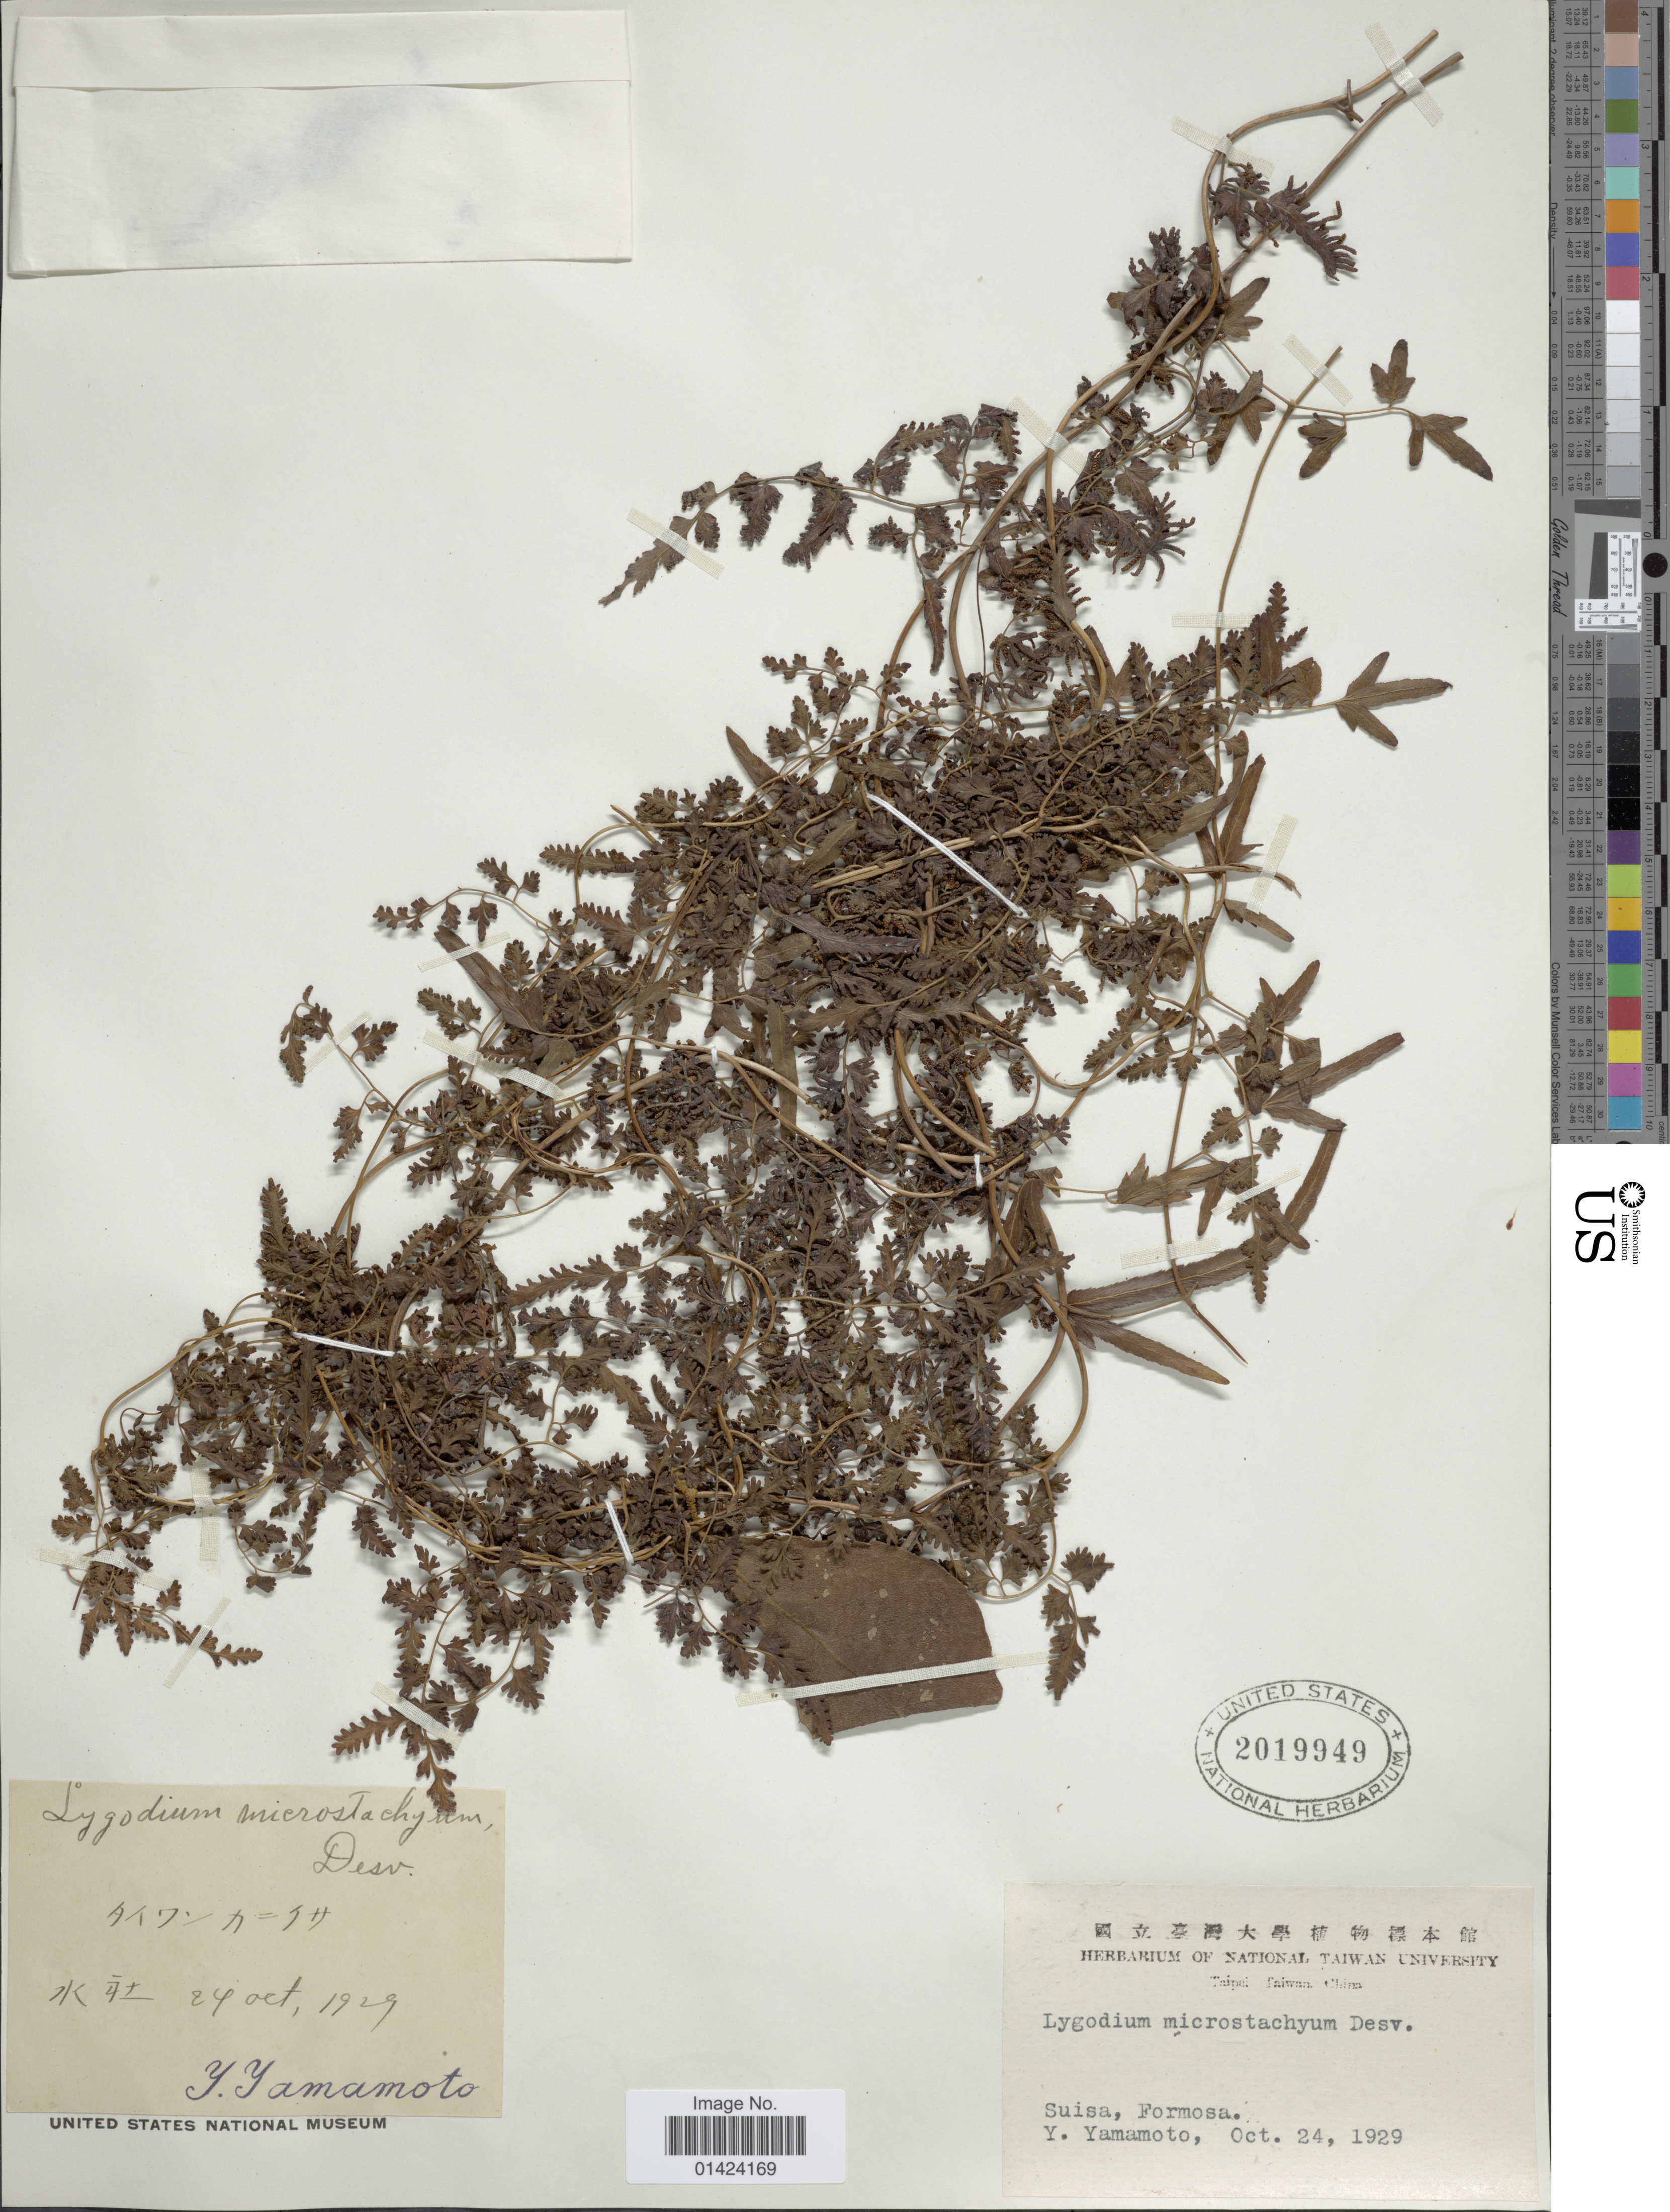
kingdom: Plantae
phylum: Tracheophyta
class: Polypodiopsida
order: Schizaeales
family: Lygodiaceae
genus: Lygodium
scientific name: Lygodium japonicum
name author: (Thunb.) Sw.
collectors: Y. Yamamoto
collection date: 1929-10-24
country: Taiwan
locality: Suisa, Formosa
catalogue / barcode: US 2019949